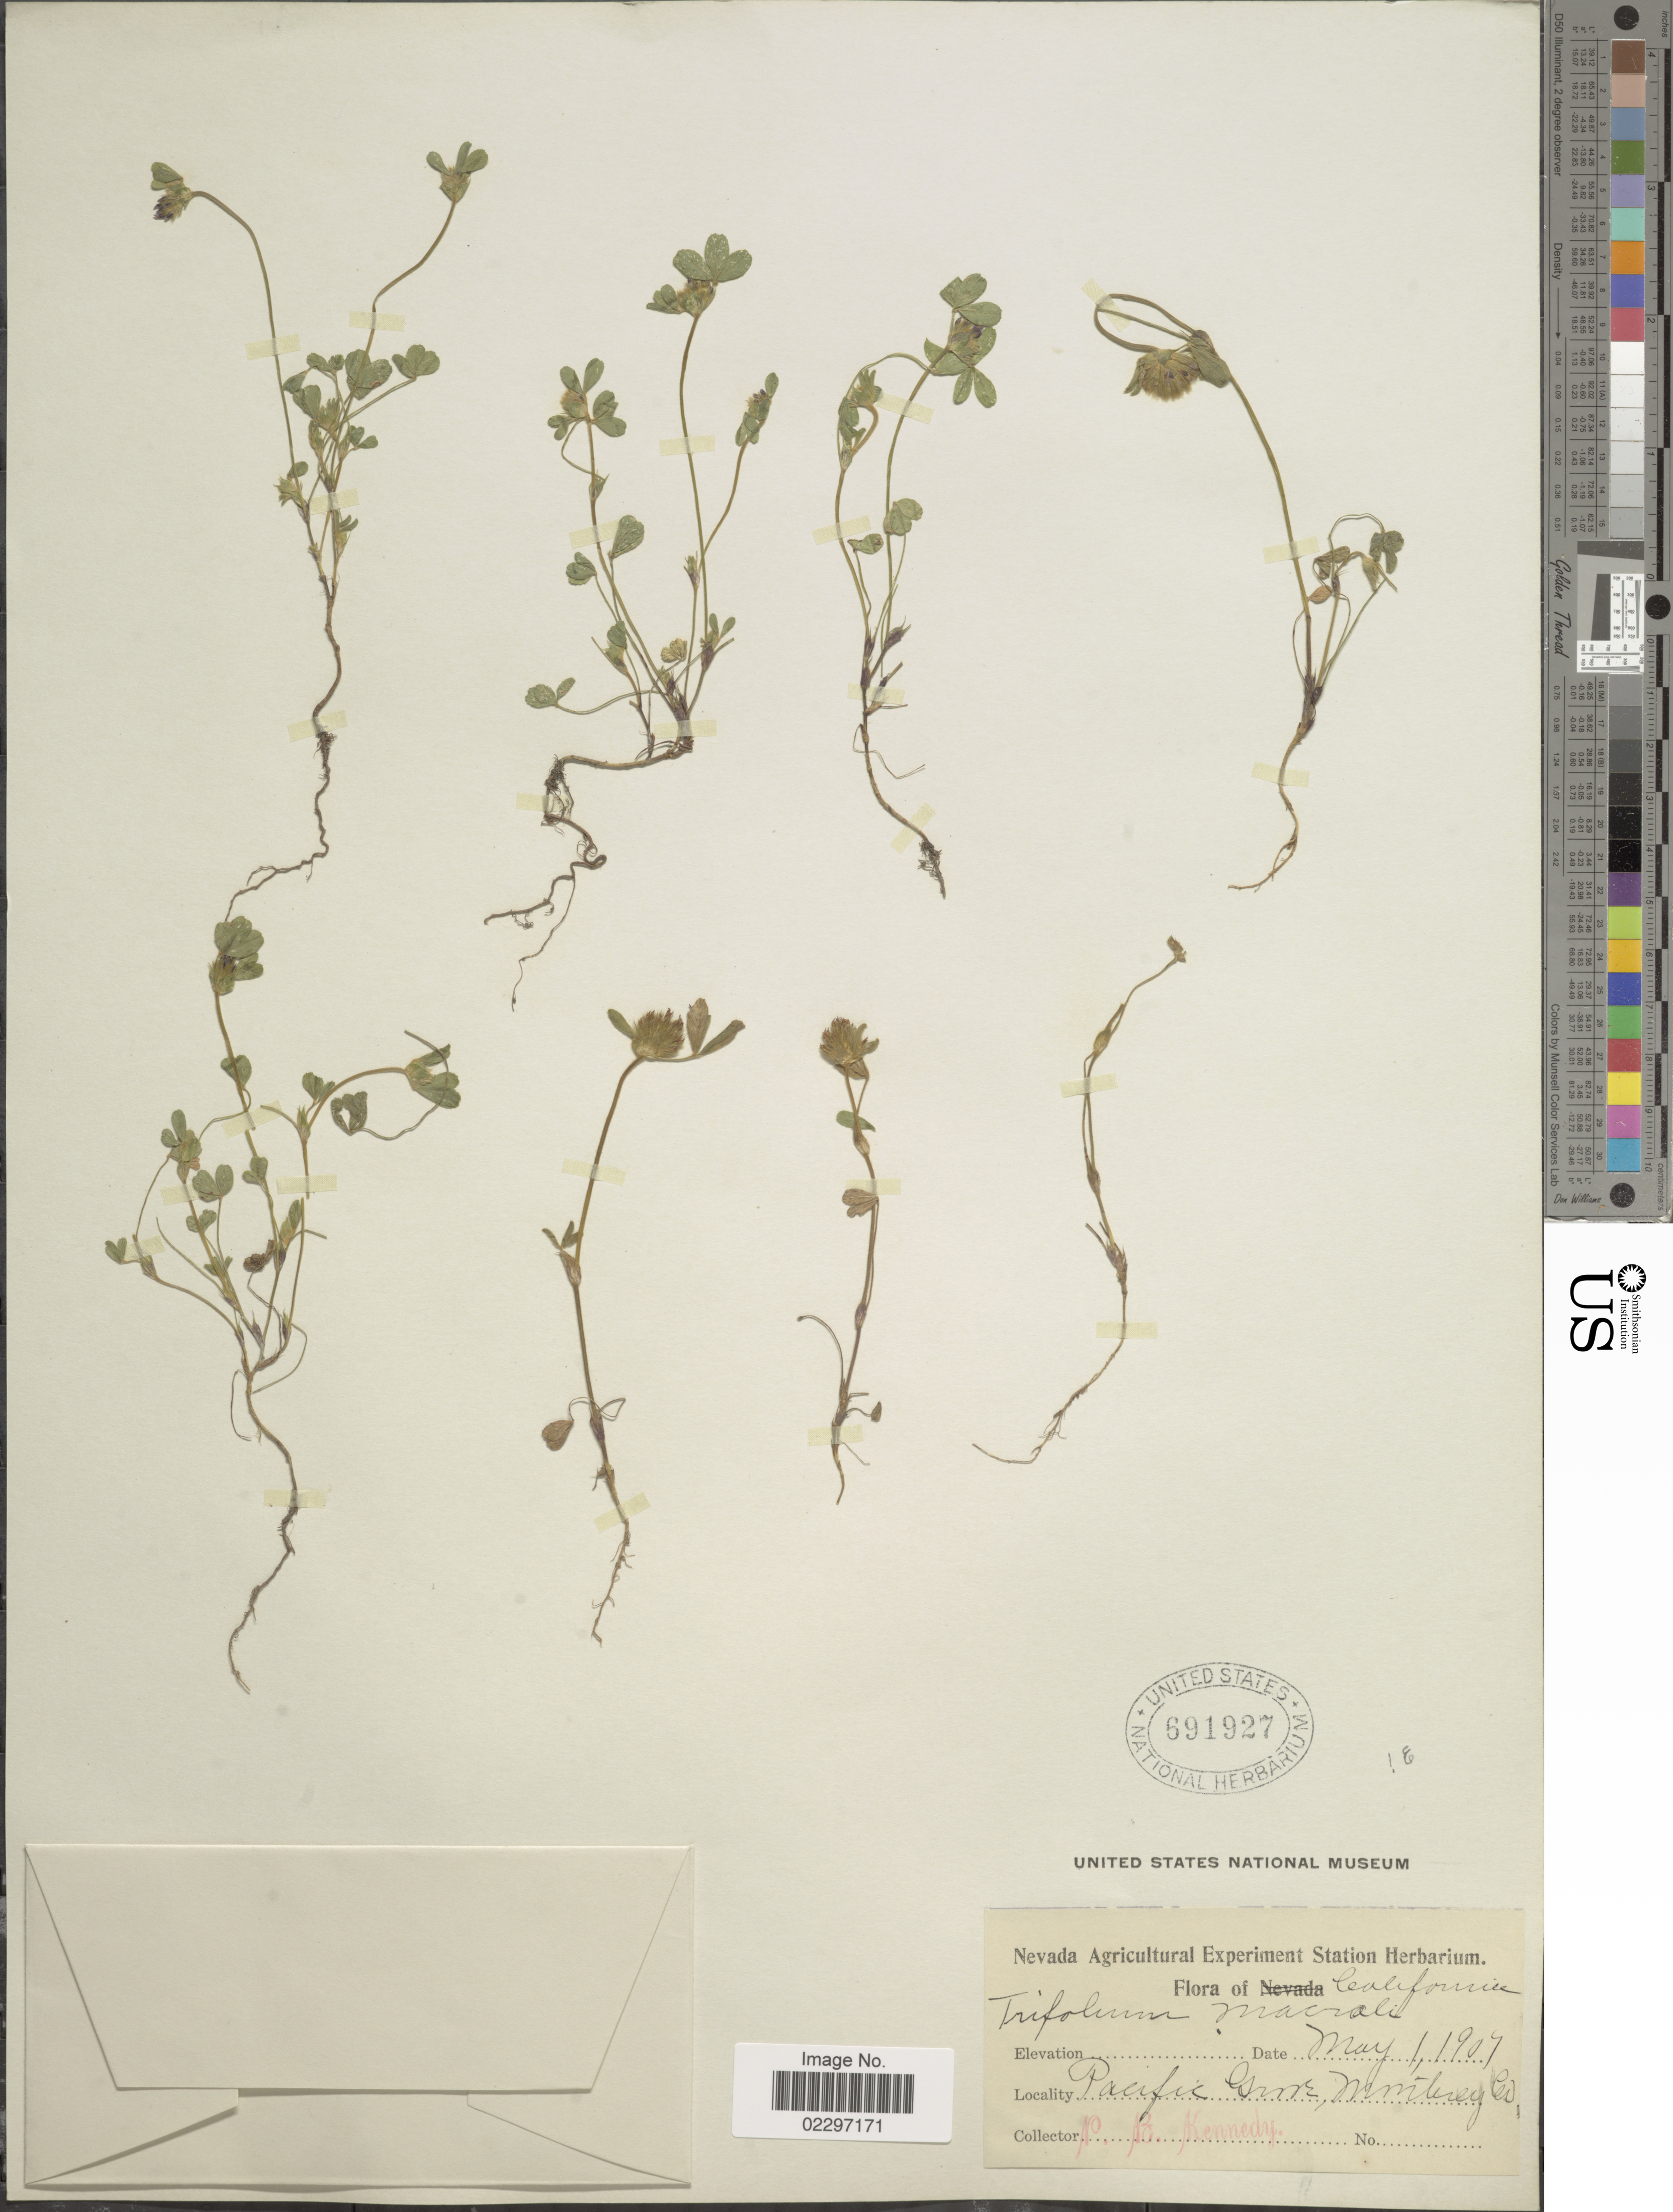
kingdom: Plantae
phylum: Tracheophyta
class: Magnoliopsida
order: Fabales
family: Fabaceae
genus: Trifolium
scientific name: Trifolium macraei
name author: Hook. & Arn.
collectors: P. B. Kennedy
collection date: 1907-05-01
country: United States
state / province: California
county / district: Monterey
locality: Pacific Grove, Monterey Co.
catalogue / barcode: US 691927